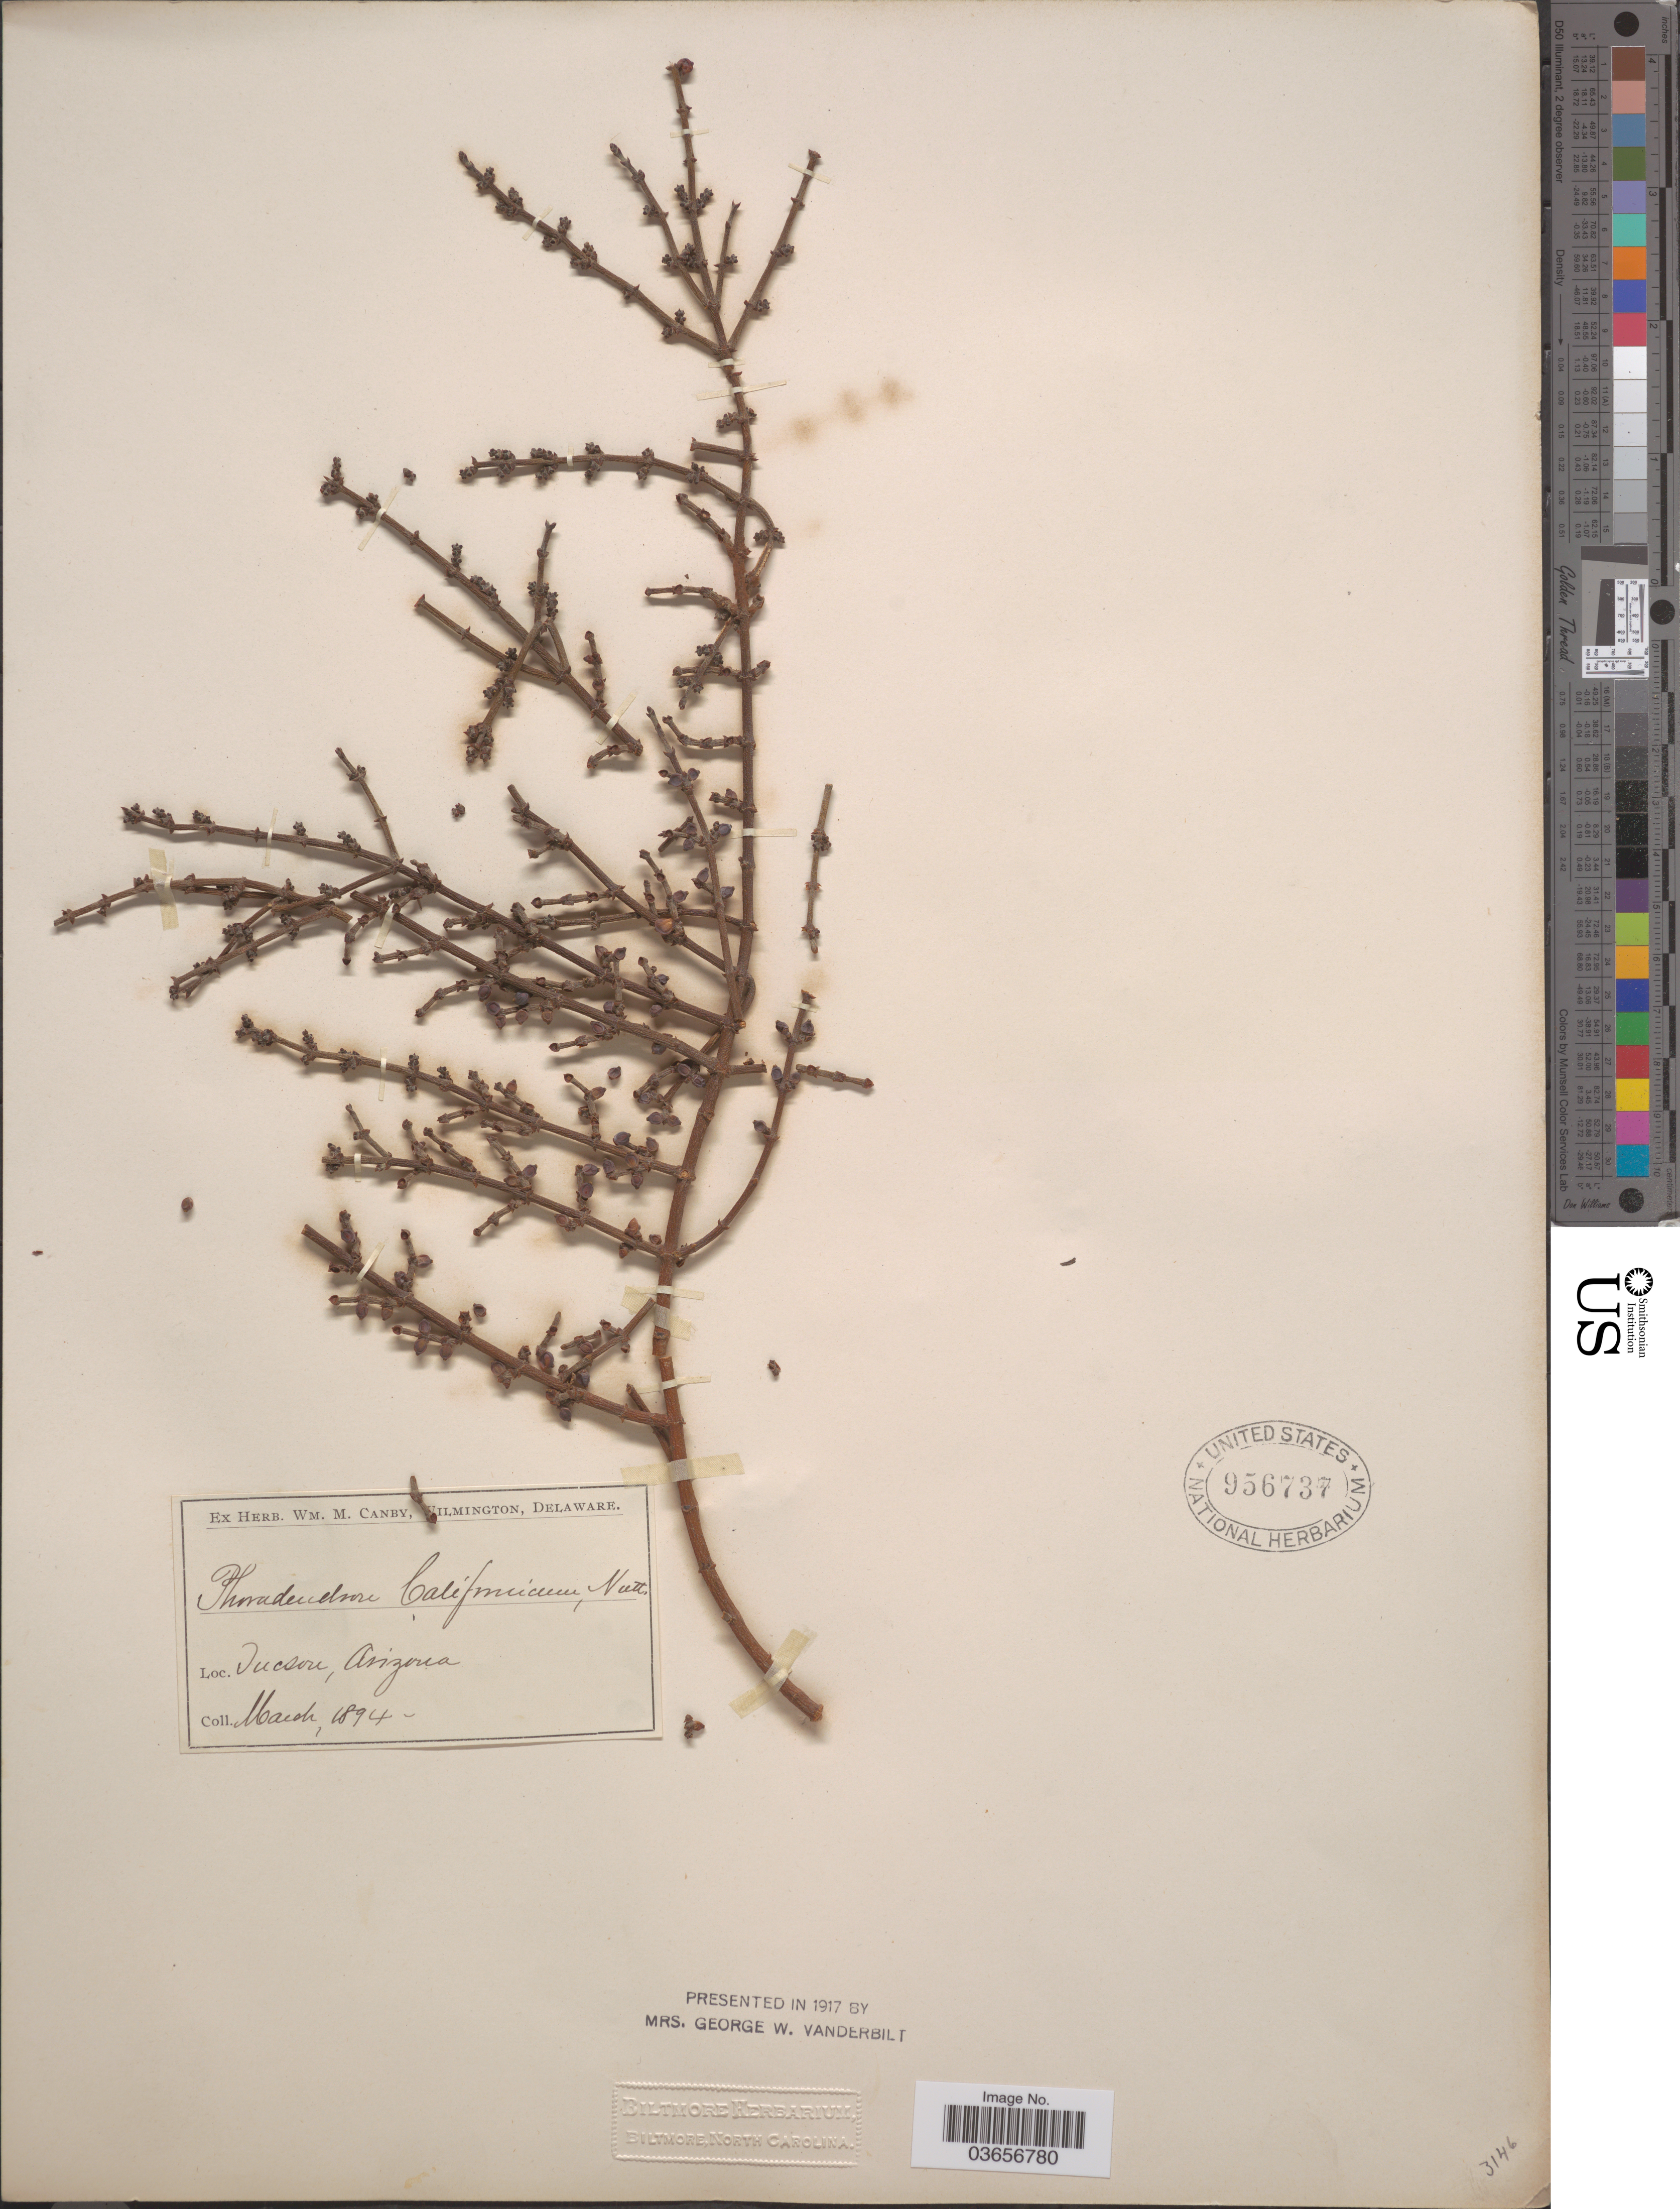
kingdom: Plantae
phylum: Tracheophyta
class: Magnoliopsida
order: Santalales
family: Viscaceae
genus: Phoradendron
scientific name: Phoradendron californicum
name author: Nutt.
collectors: W. M. Canby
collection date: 1894-03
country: United States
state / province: Arizona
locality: Tucson.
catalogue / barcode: US 956737